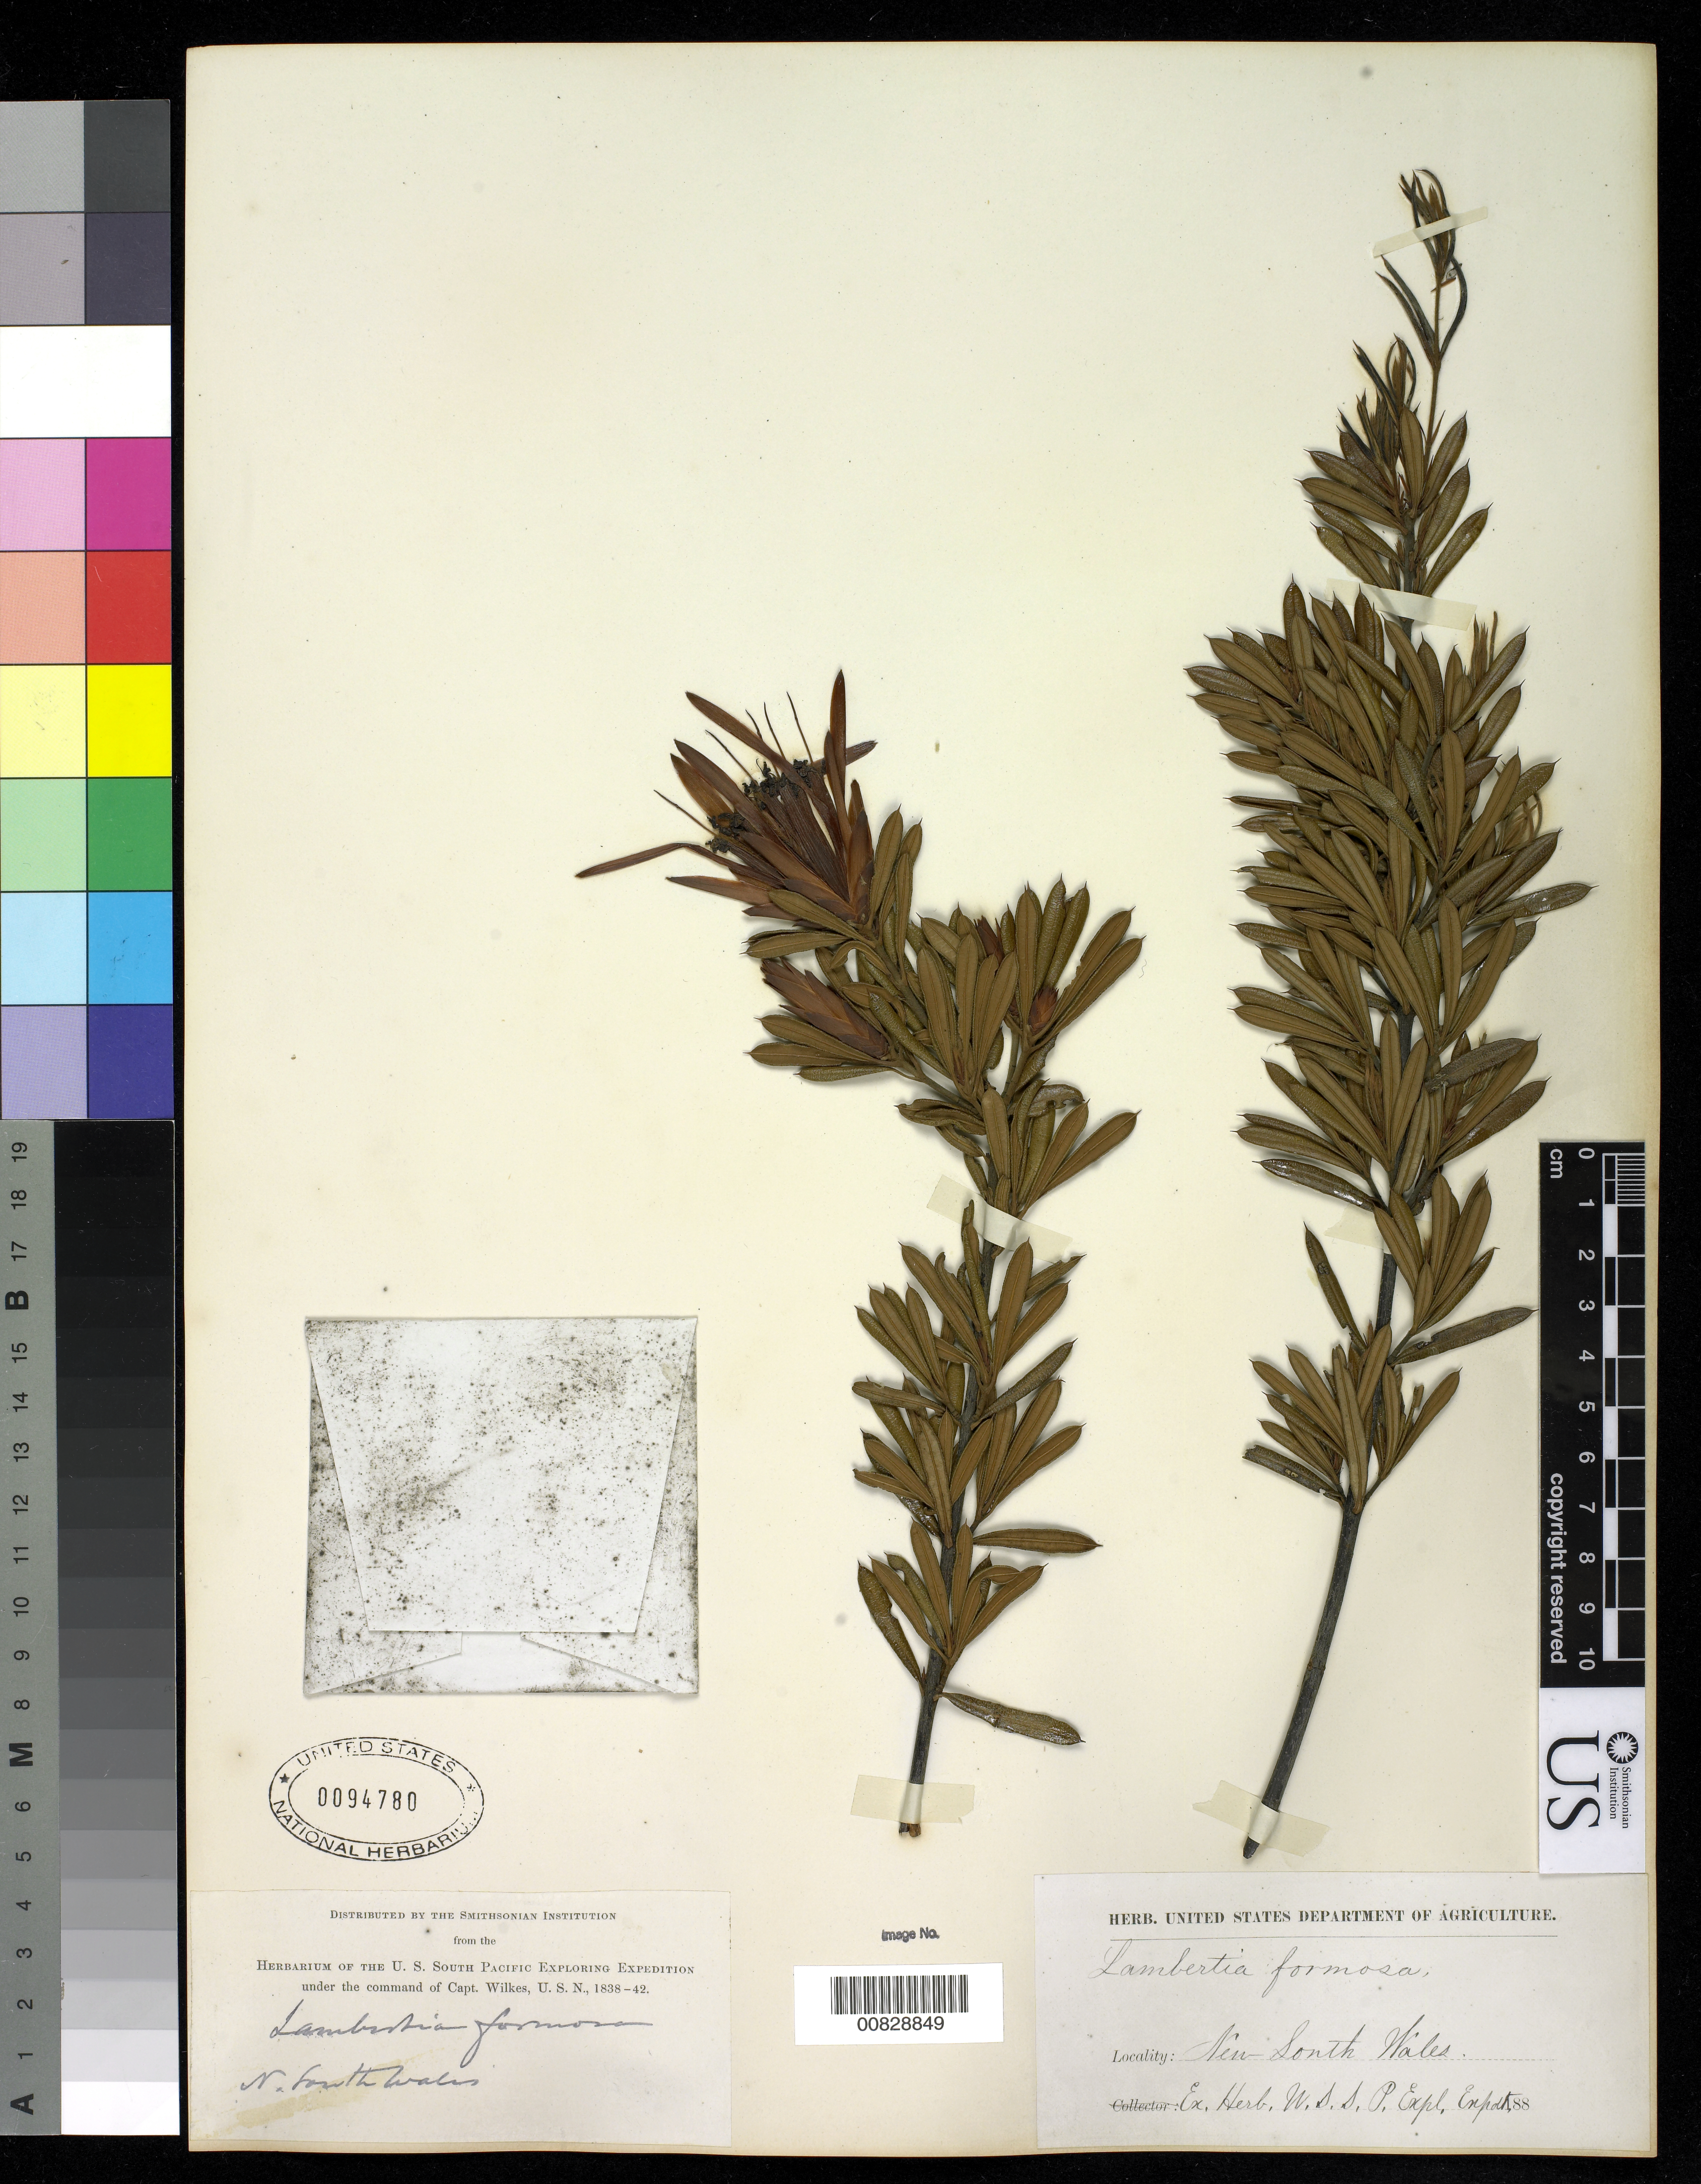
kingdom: Plantae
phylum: Tracheophyta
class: Magnoliopsida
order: Proteales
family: Proteaceae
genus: Lambertia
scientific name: Lambertia formosa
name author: L.S. Sm.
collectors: Wilkes Explor. Exped.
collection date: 1838/1842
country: Australia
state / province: New South Wales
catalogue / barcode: US 94780